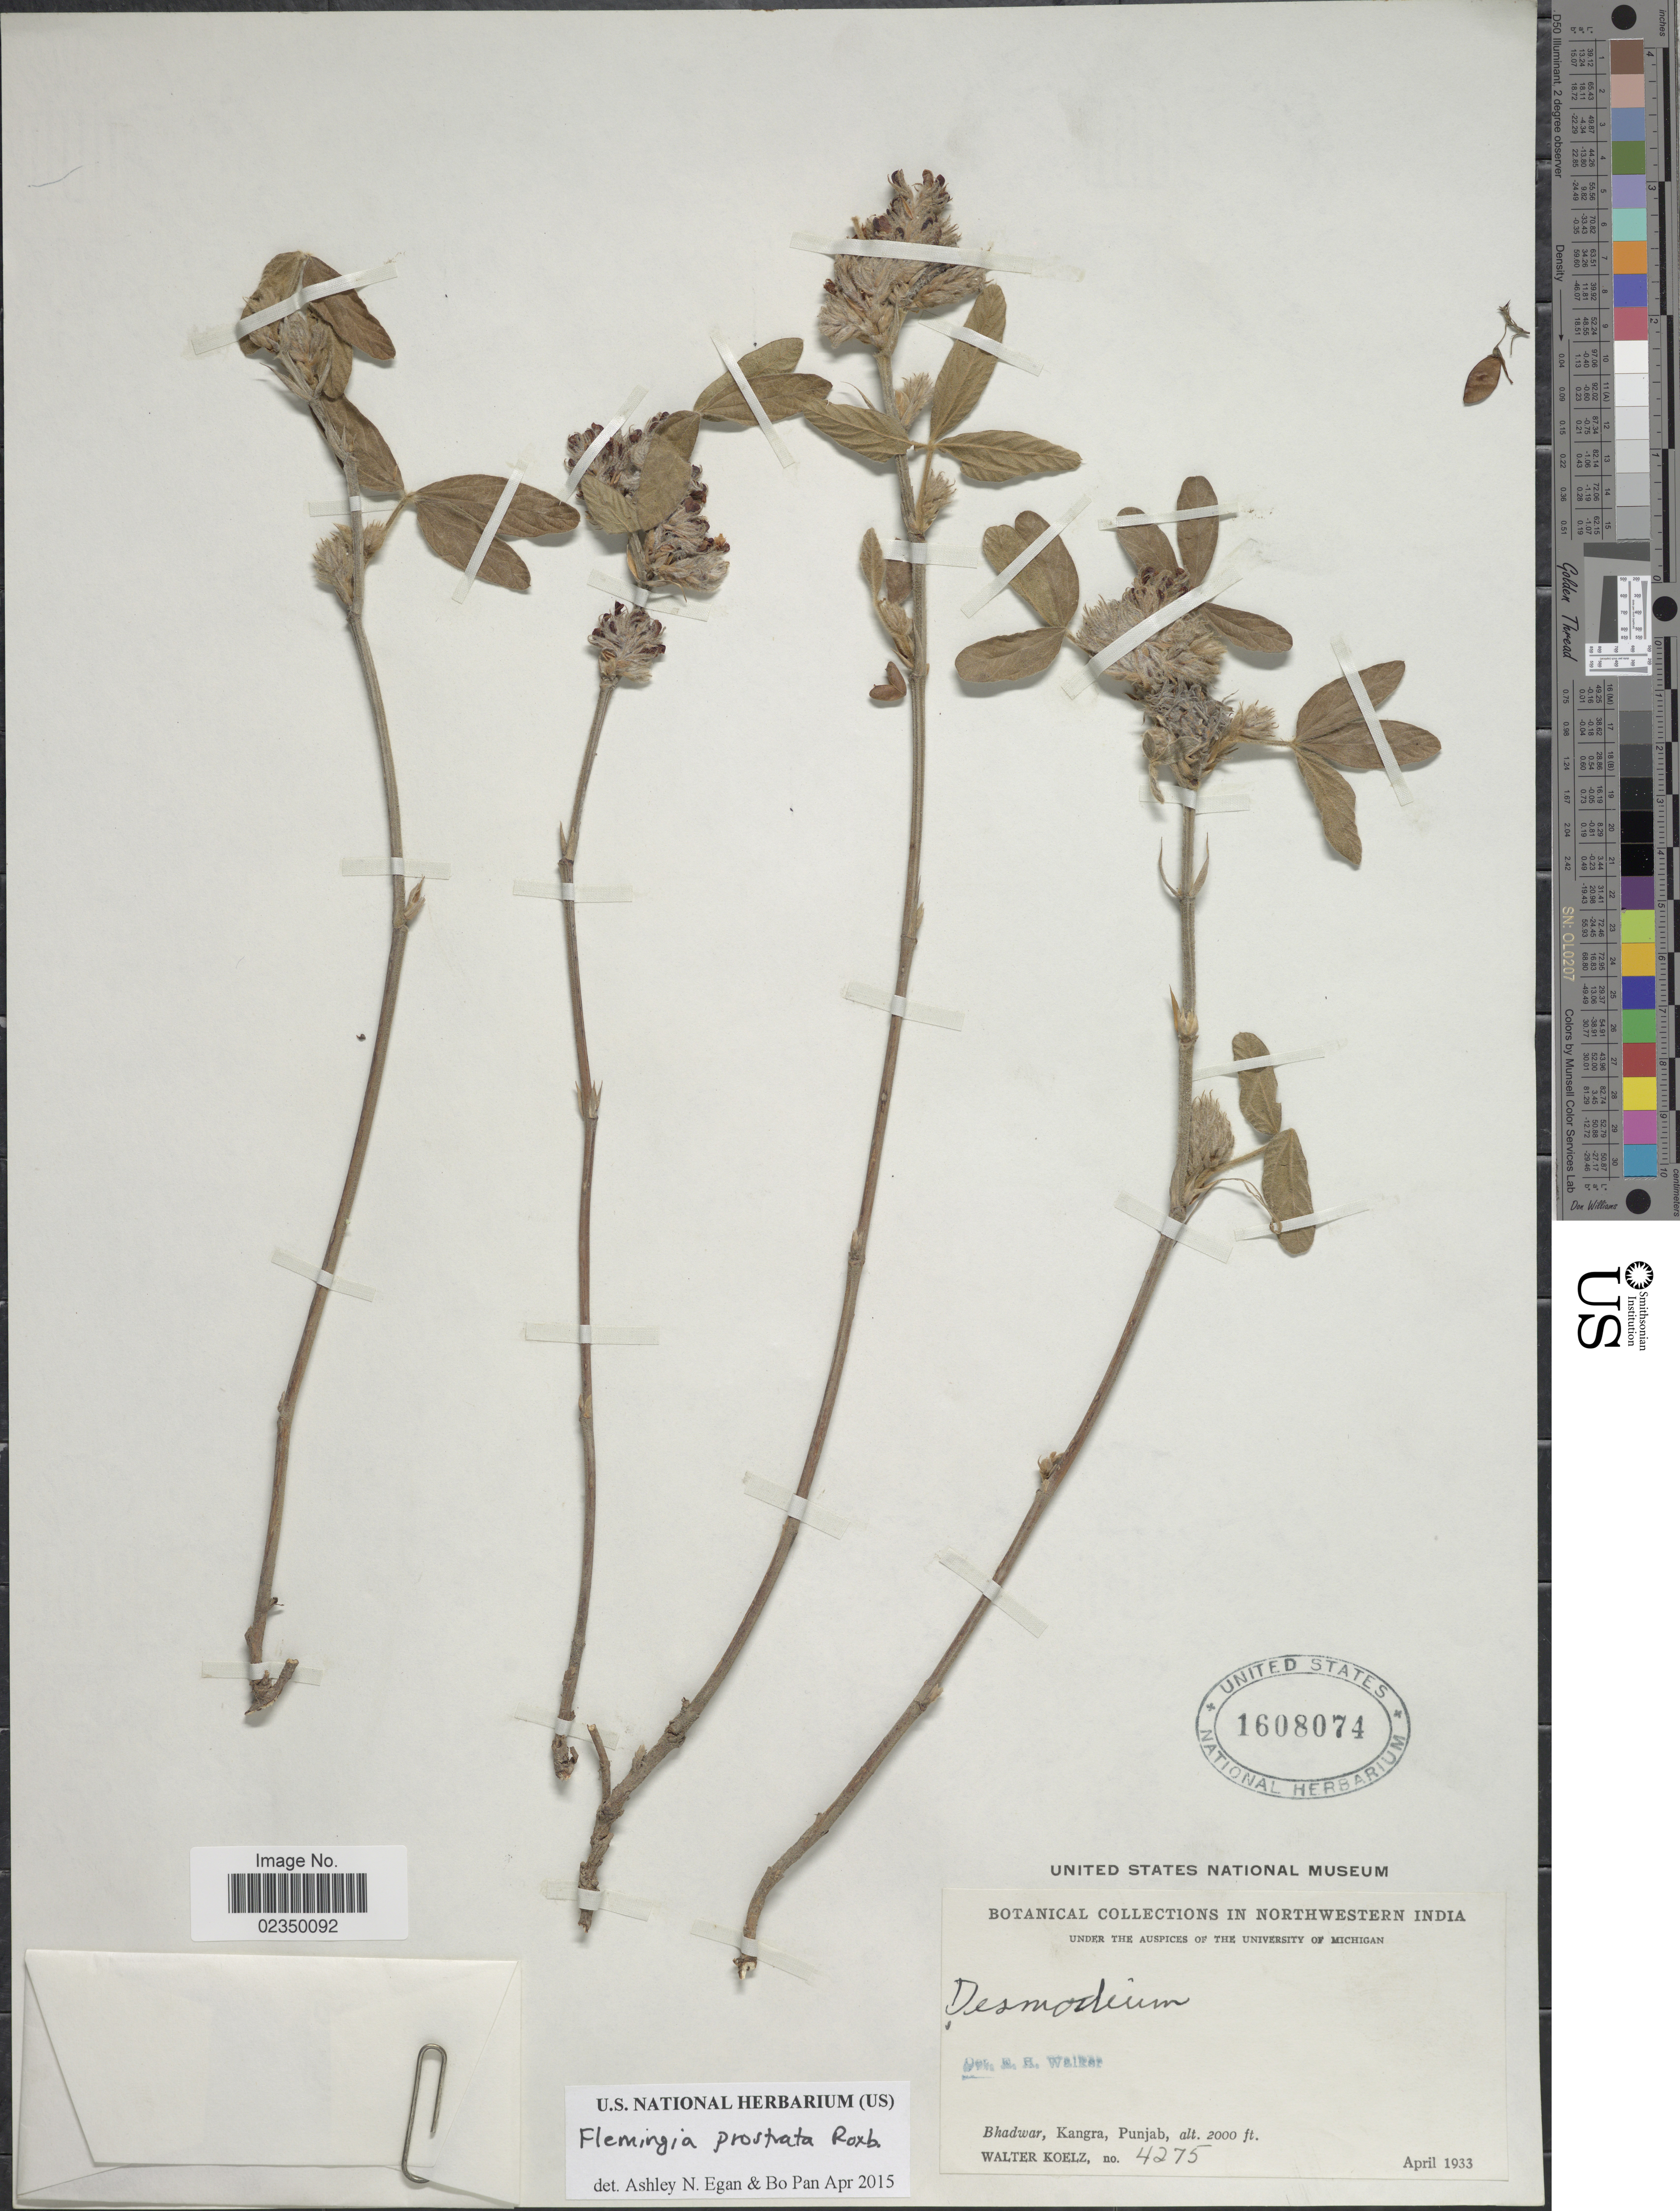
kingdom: Plantae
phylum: Tracheophyta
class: Magnoliopsida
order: Fabales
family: Fabaceae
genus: Flemingia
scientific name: Flemingia prostrata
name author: Roxb.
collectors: W. N. Koelz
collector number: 4275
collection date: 1933-04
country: India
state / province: Punjab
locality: Northwestern India. Bhadwar, Kangra, Punjab.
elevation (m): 610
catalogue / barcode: US 1608074